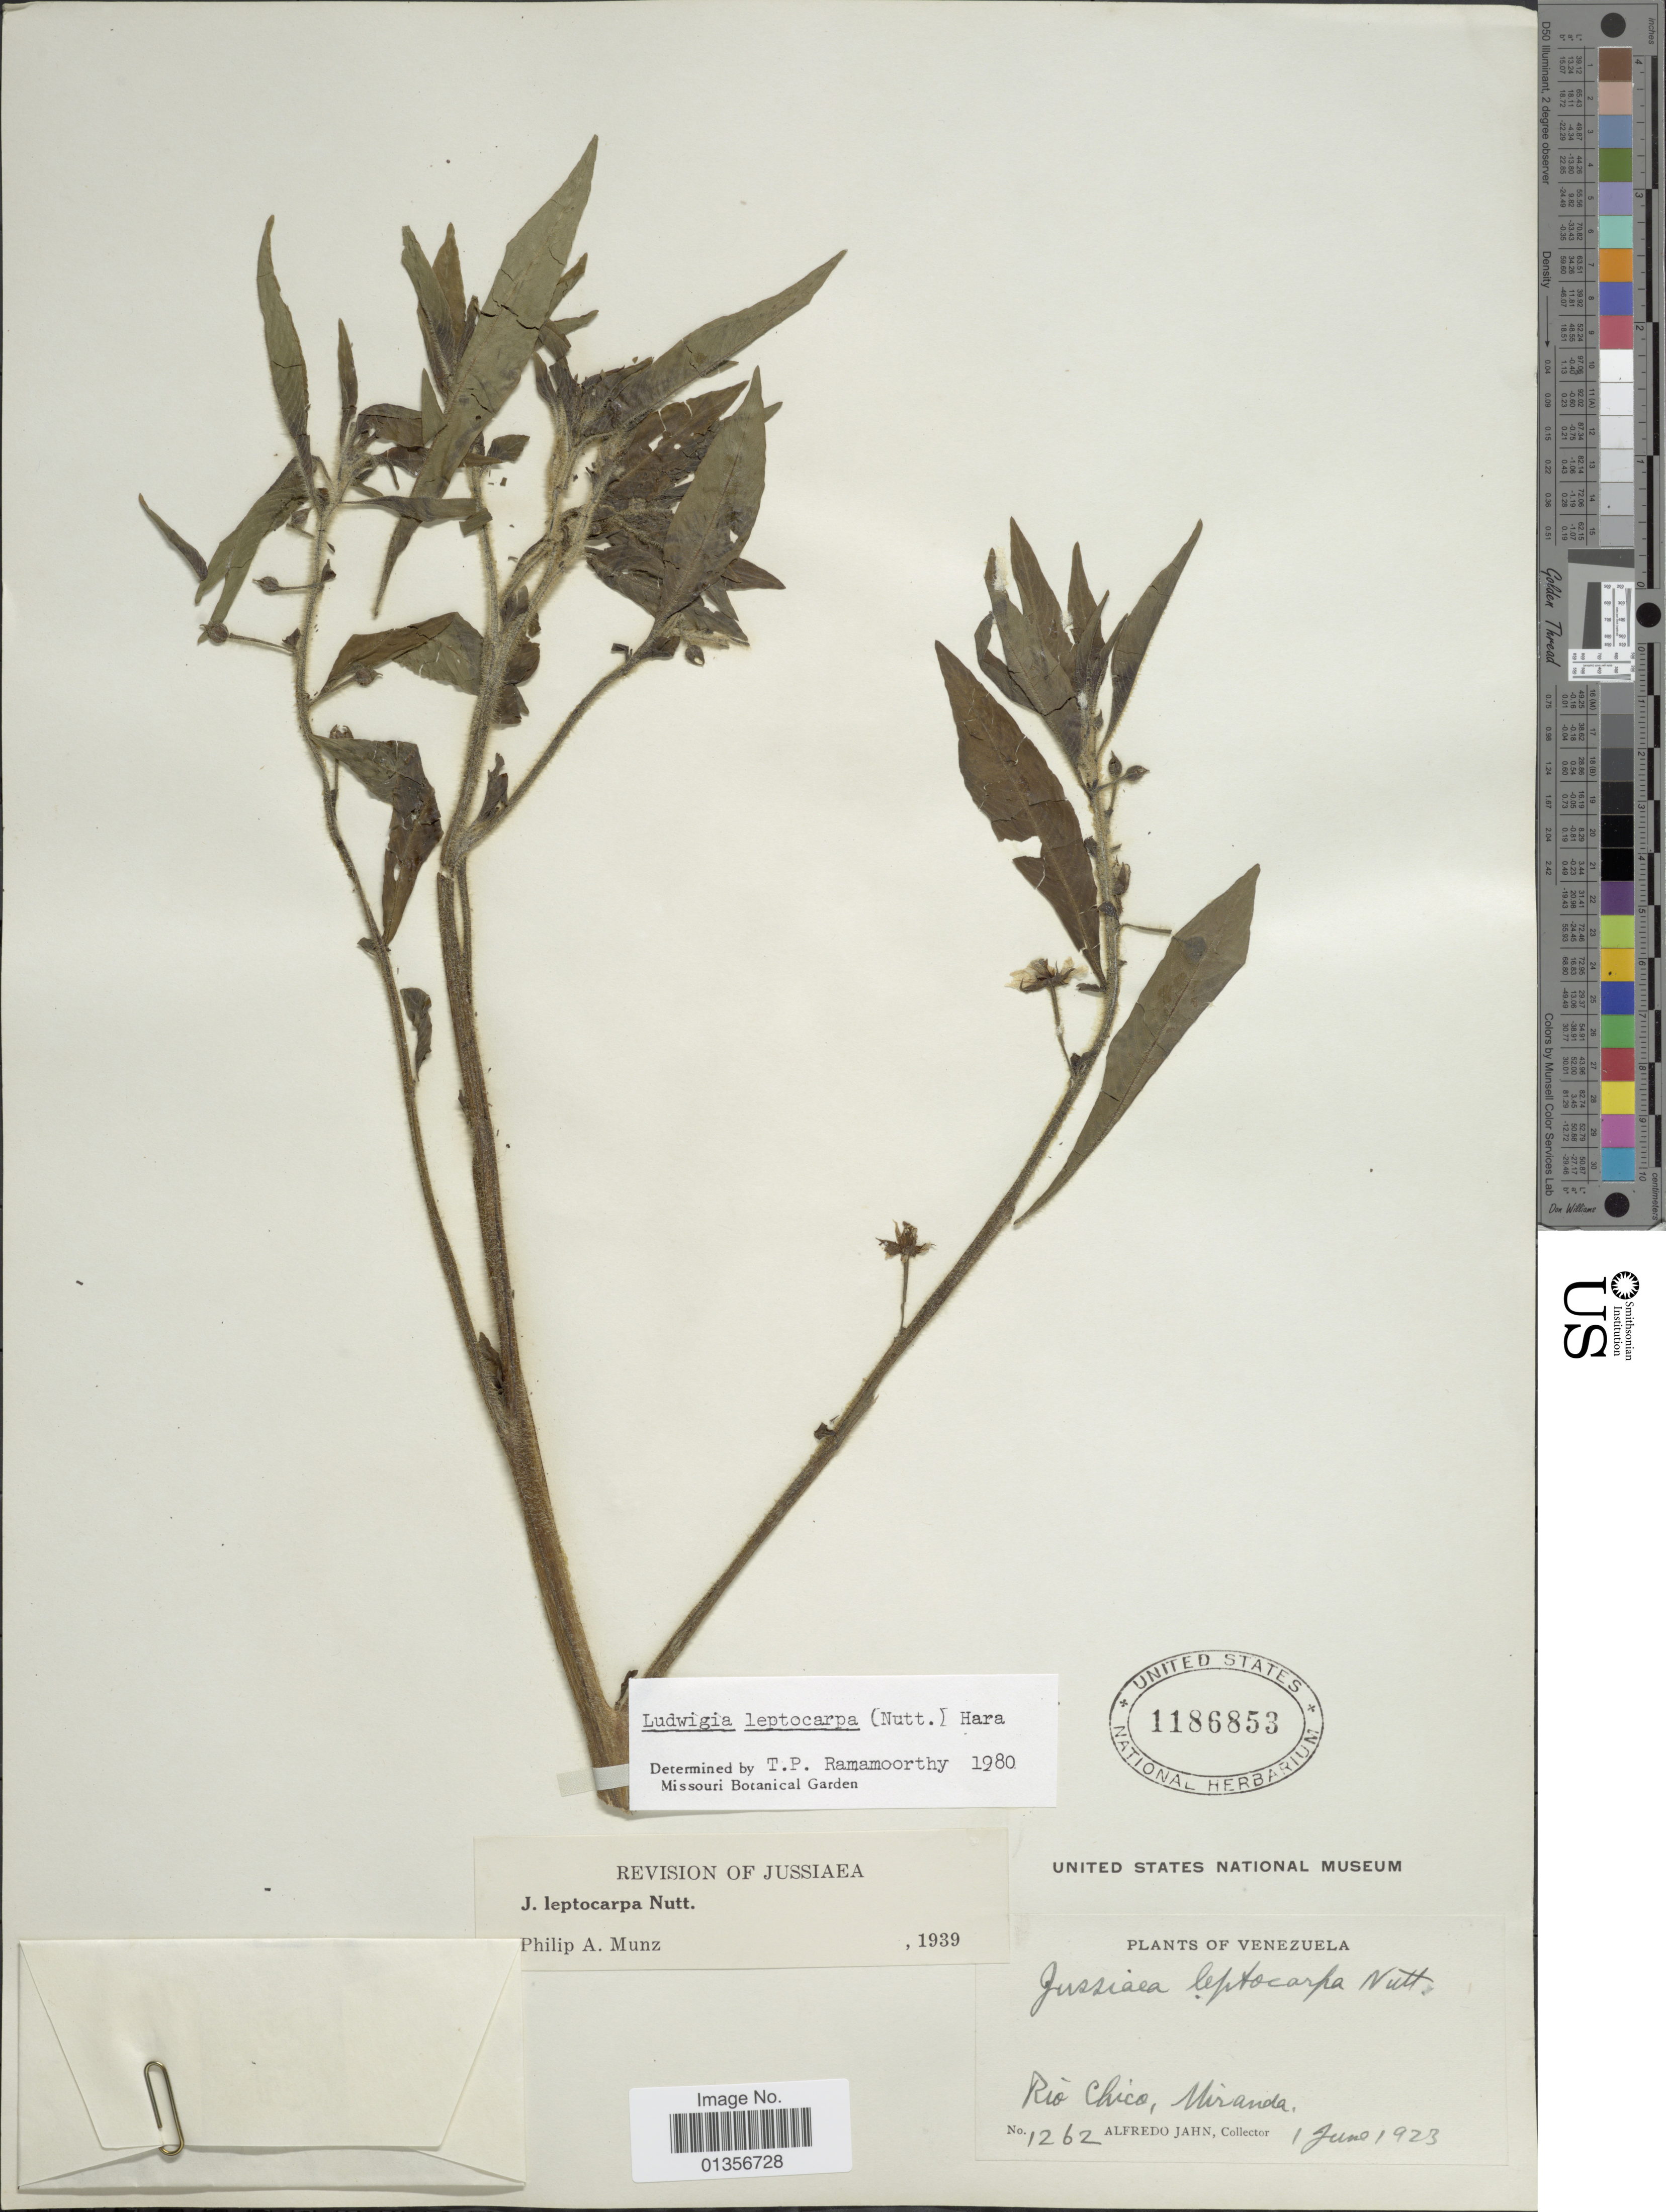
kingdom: Plantae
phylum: Tracheophyta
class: Magnoliopsida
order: Myrtales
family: Onagraceae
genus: Ludwigia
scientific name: Ludwigia leptocarpa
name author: (Nutt.) H. Hara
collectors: A. Jahn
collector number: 1262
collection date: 1923-06-01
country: Venezuela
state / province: Miranda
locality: Rio Chico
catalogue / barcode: US 1186853